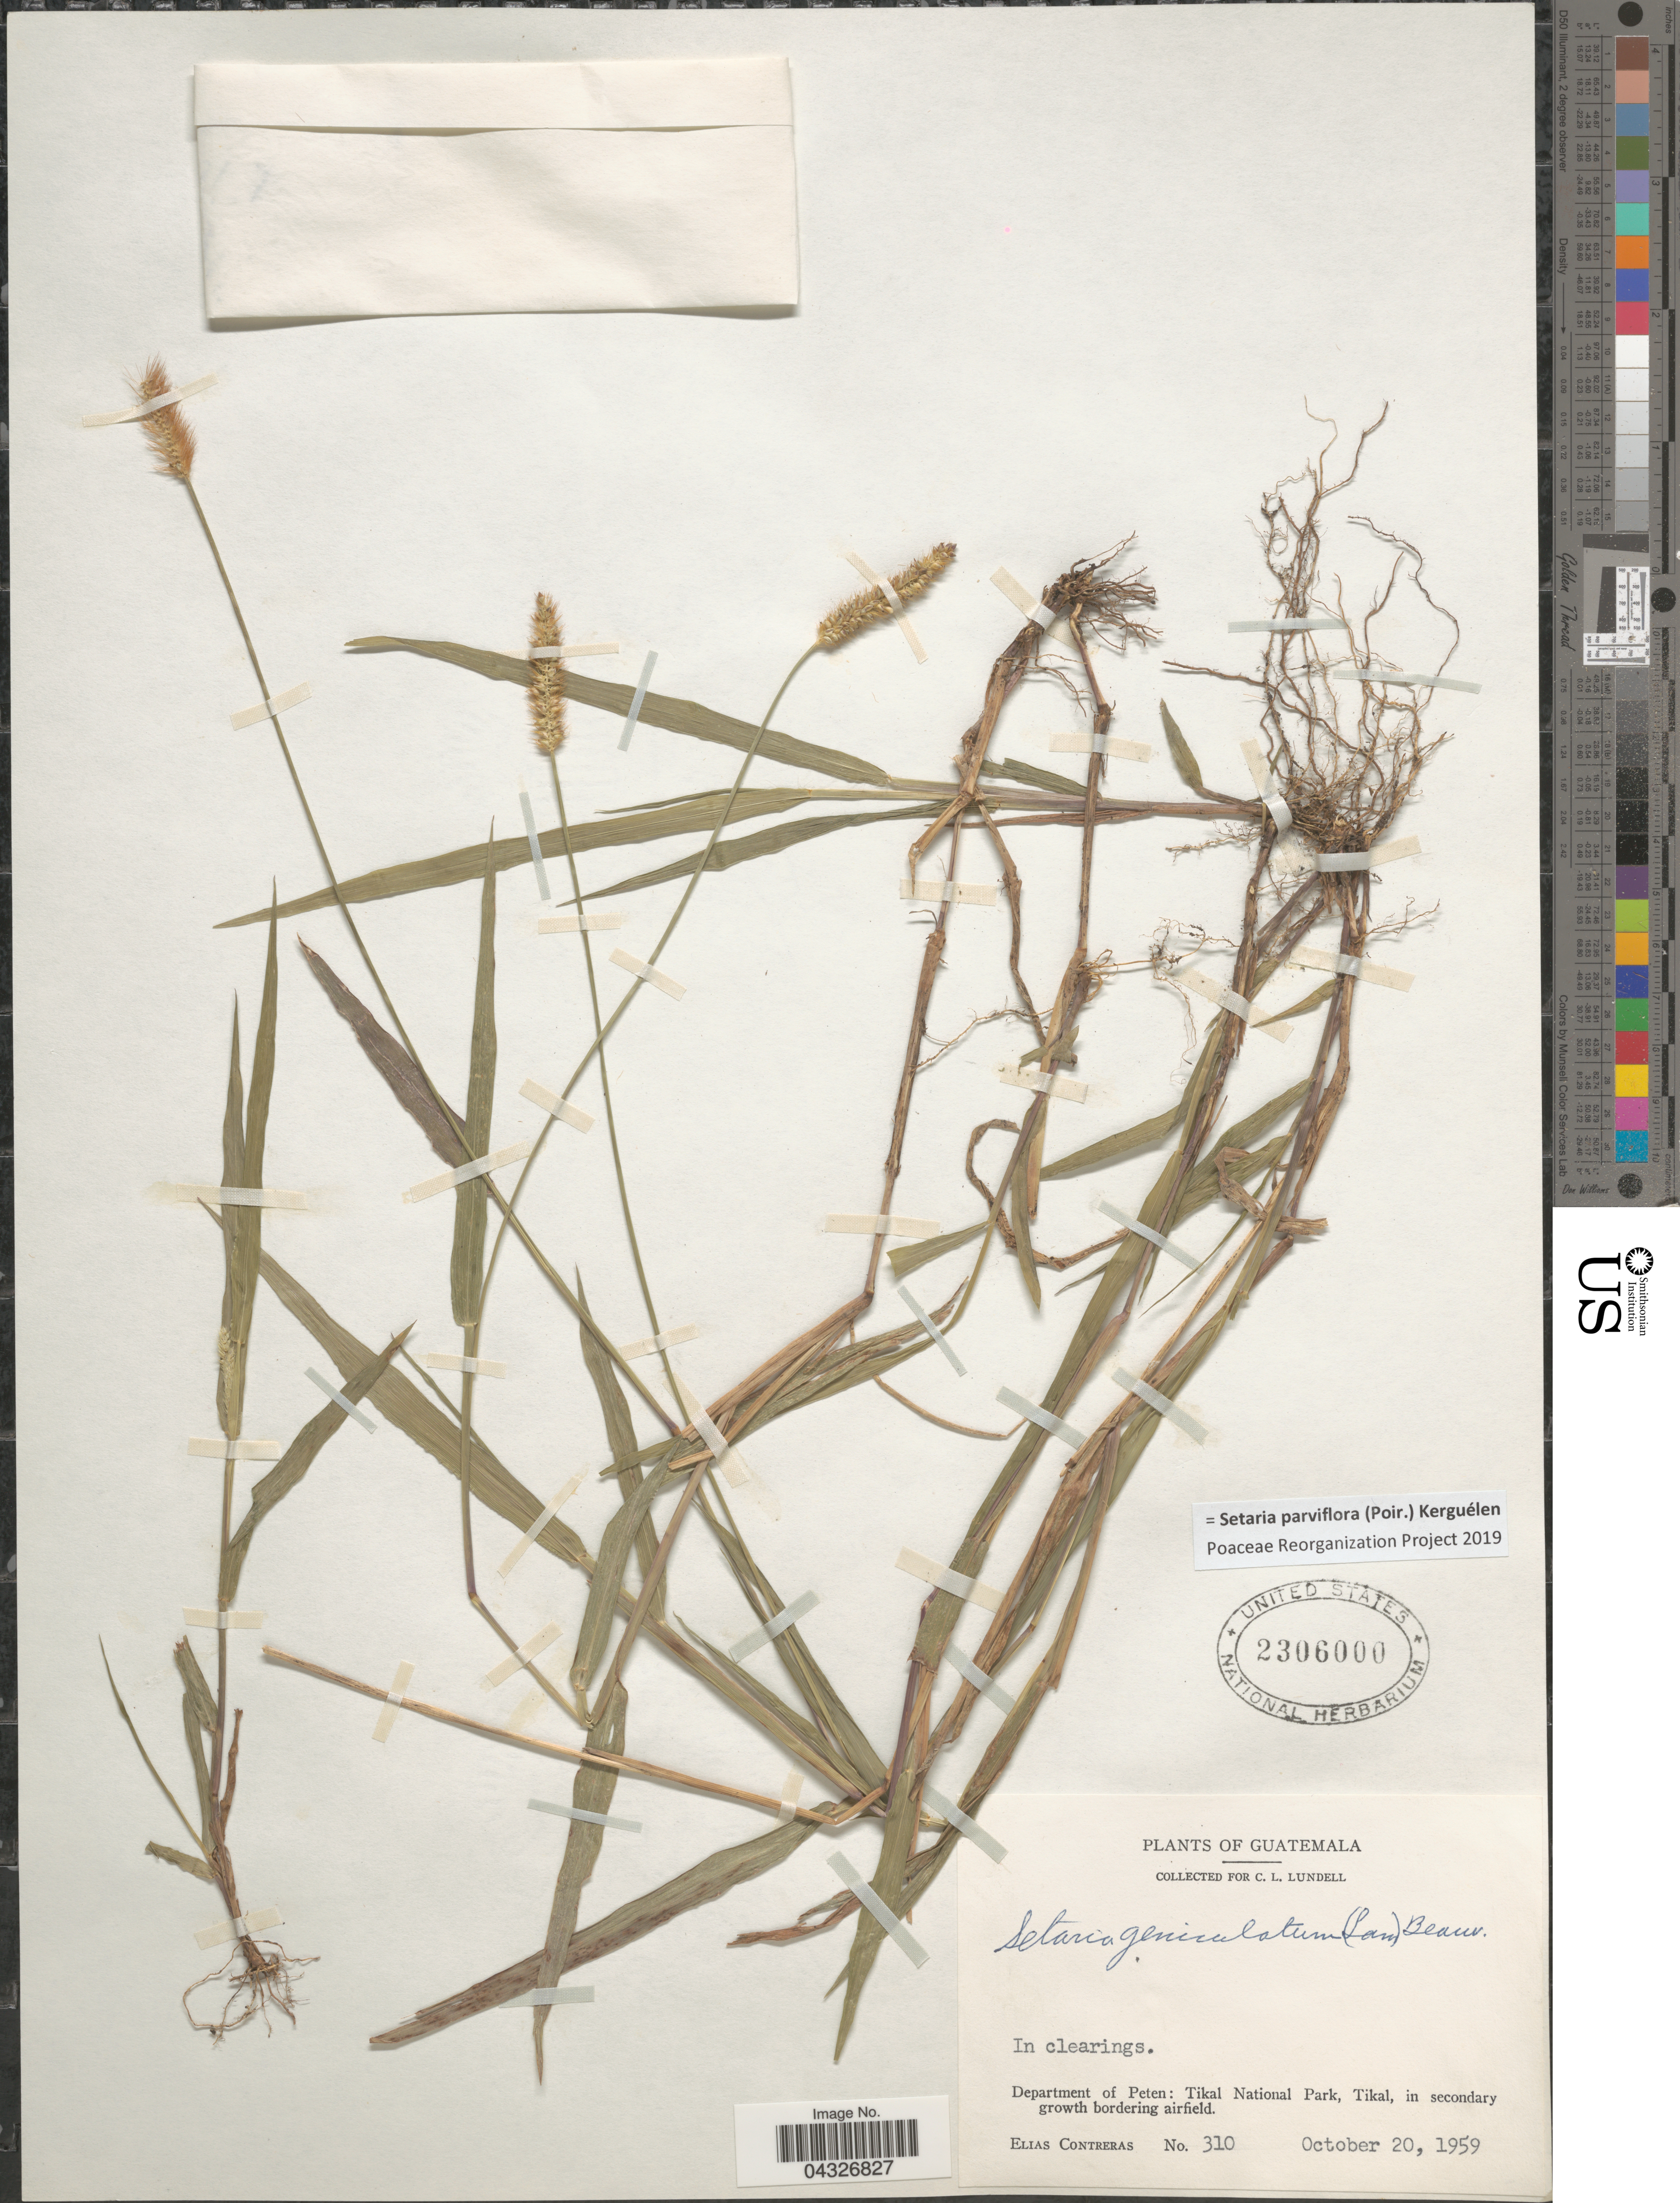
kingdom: Plantae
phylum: Tracheophyta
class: Liliopsida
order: Poales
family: Poaceae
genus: Setaria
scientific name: Setaria parviflora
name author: (Poir.) Kerguélen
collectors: E. Contreras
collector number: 310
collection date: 1959-10-20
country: Guatemala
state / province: El Peten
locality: Department of Peten: Tikal National Park, Tikal, in secondary growth bordering airfield.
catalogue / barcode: US 2306000